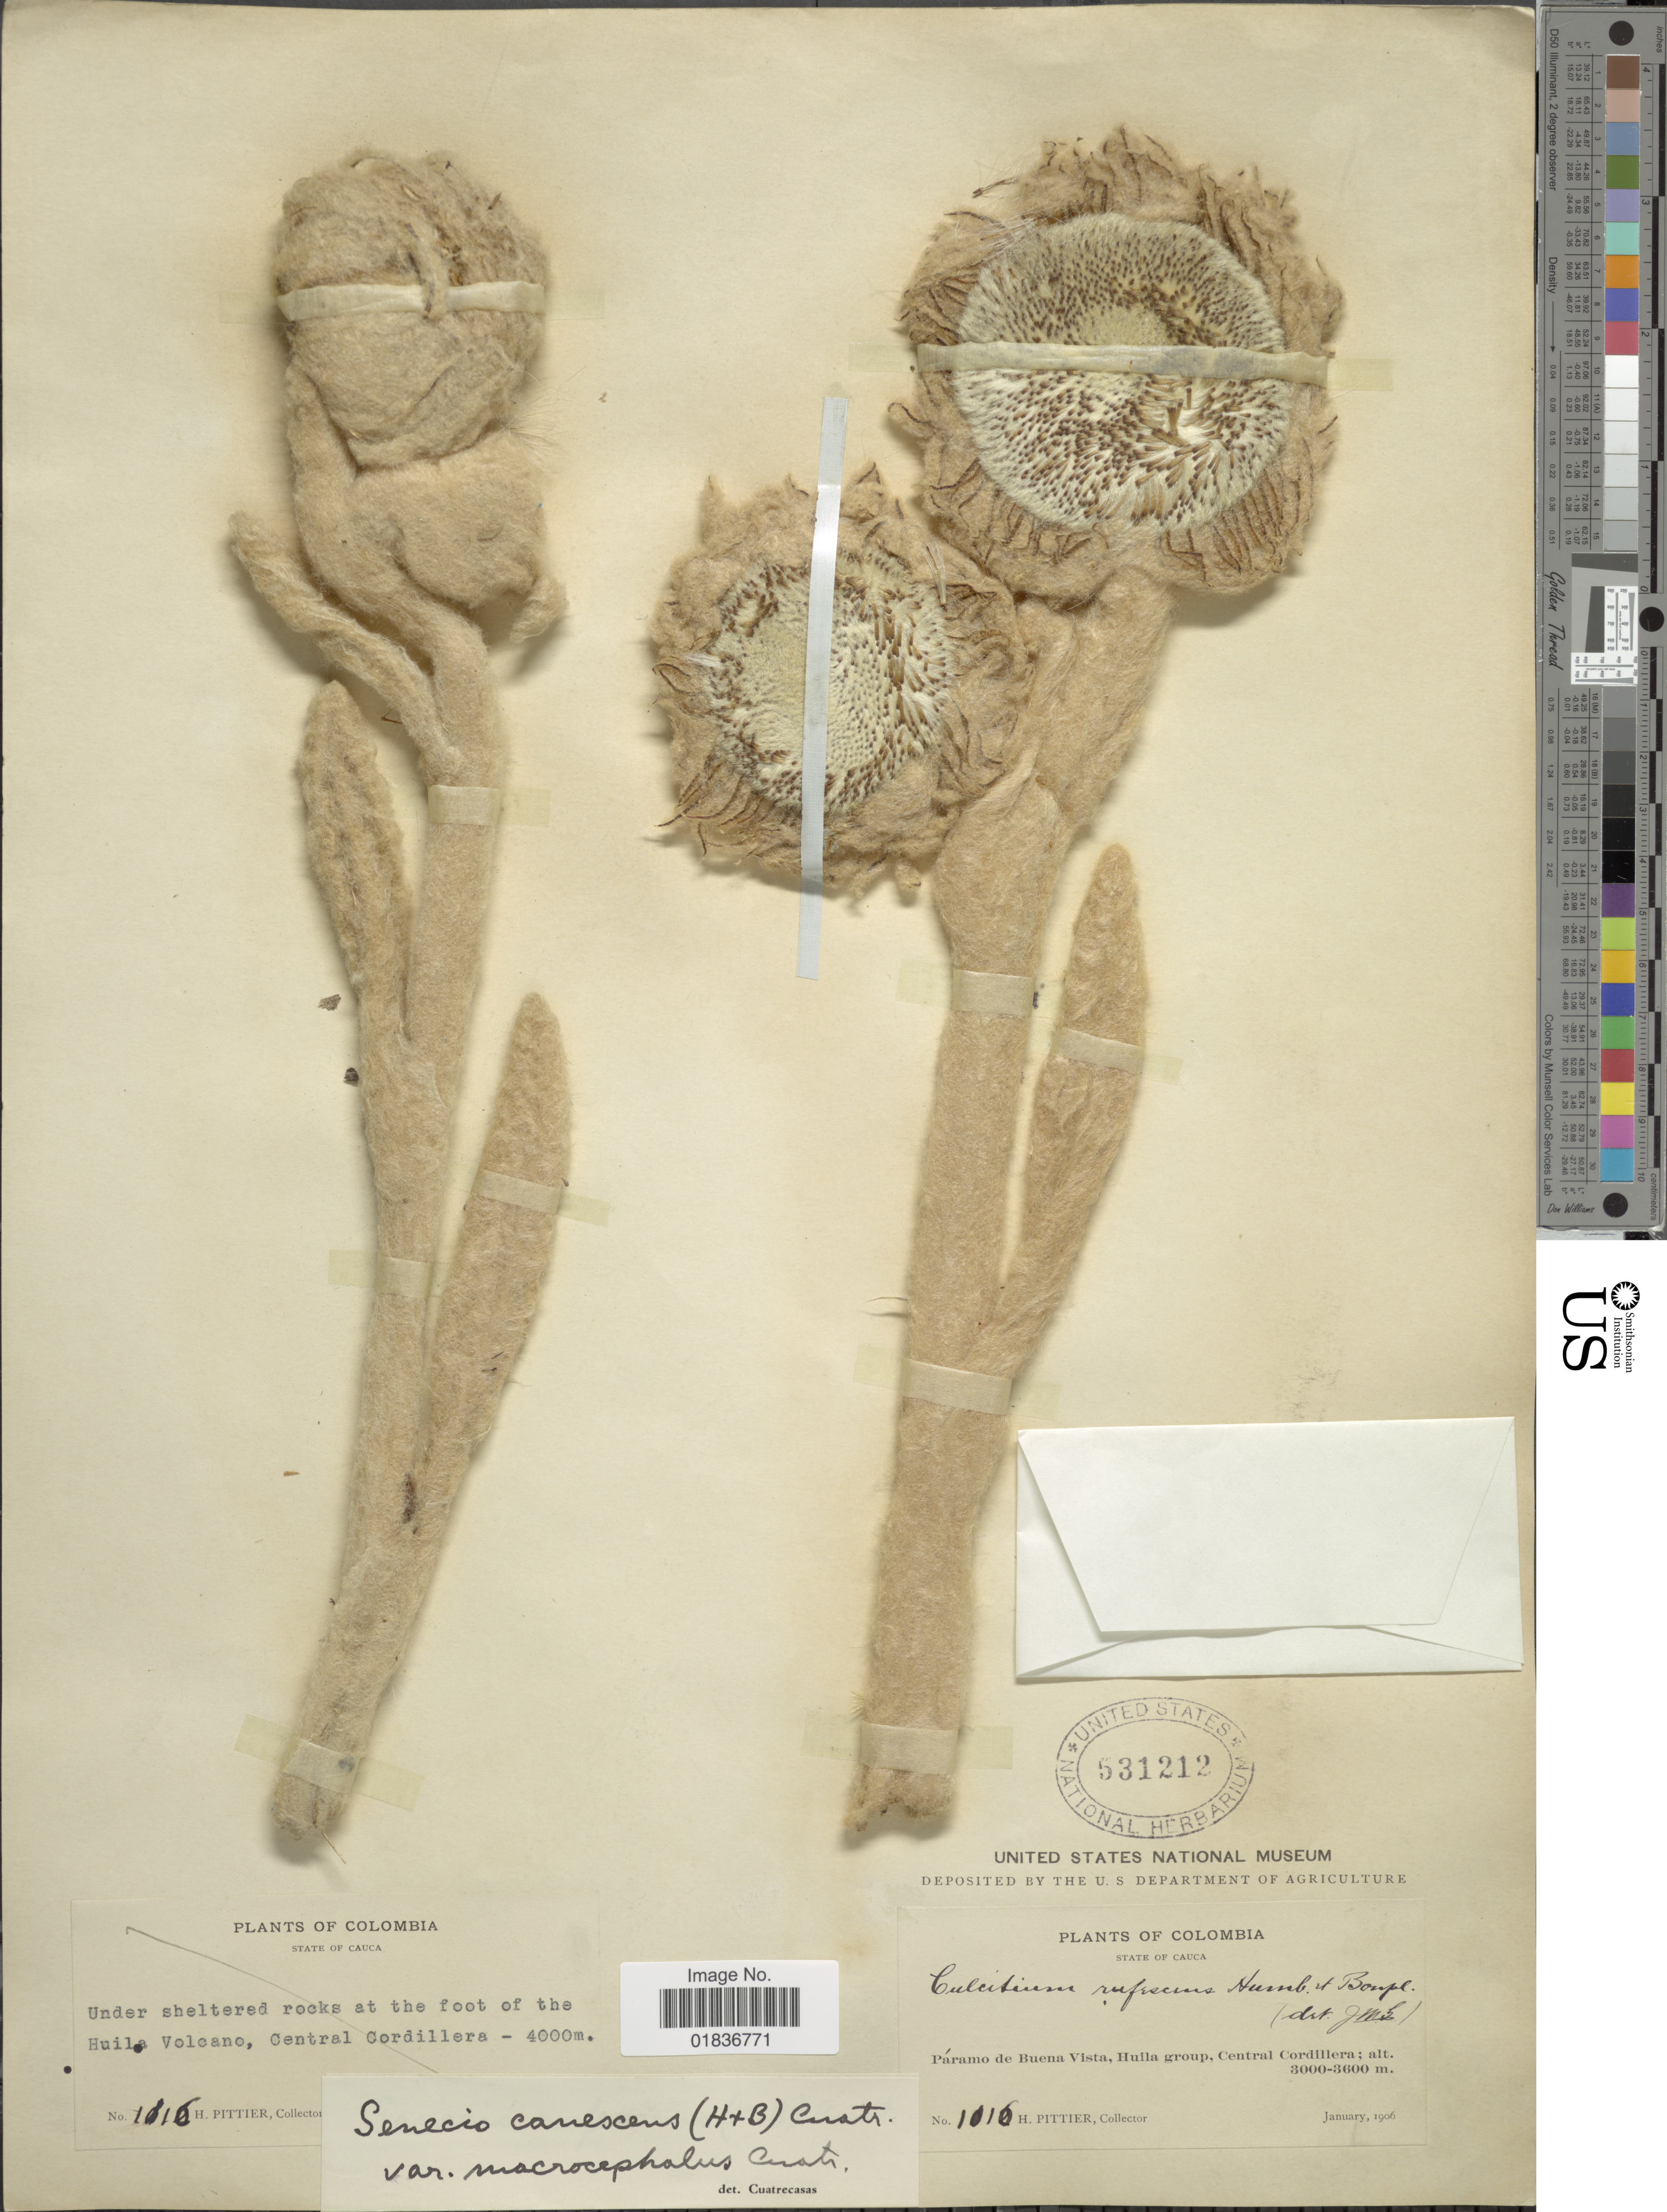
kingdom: Plantae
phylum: Tracheophyta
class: Magnoliopsida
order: Asterales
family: Asteraceae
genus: Senecio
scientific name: Senecio canescens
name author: (Bonpl.) Cuatrec.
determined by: Salomon, Luciana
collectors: H. F. Pittier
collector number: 1010*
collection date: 1906-01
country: Colombia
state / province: Cauca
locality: State of Cauca. Paramo de Buena Vista, Huila group, Central Cordillera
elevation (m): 3000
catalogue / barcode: US 531212